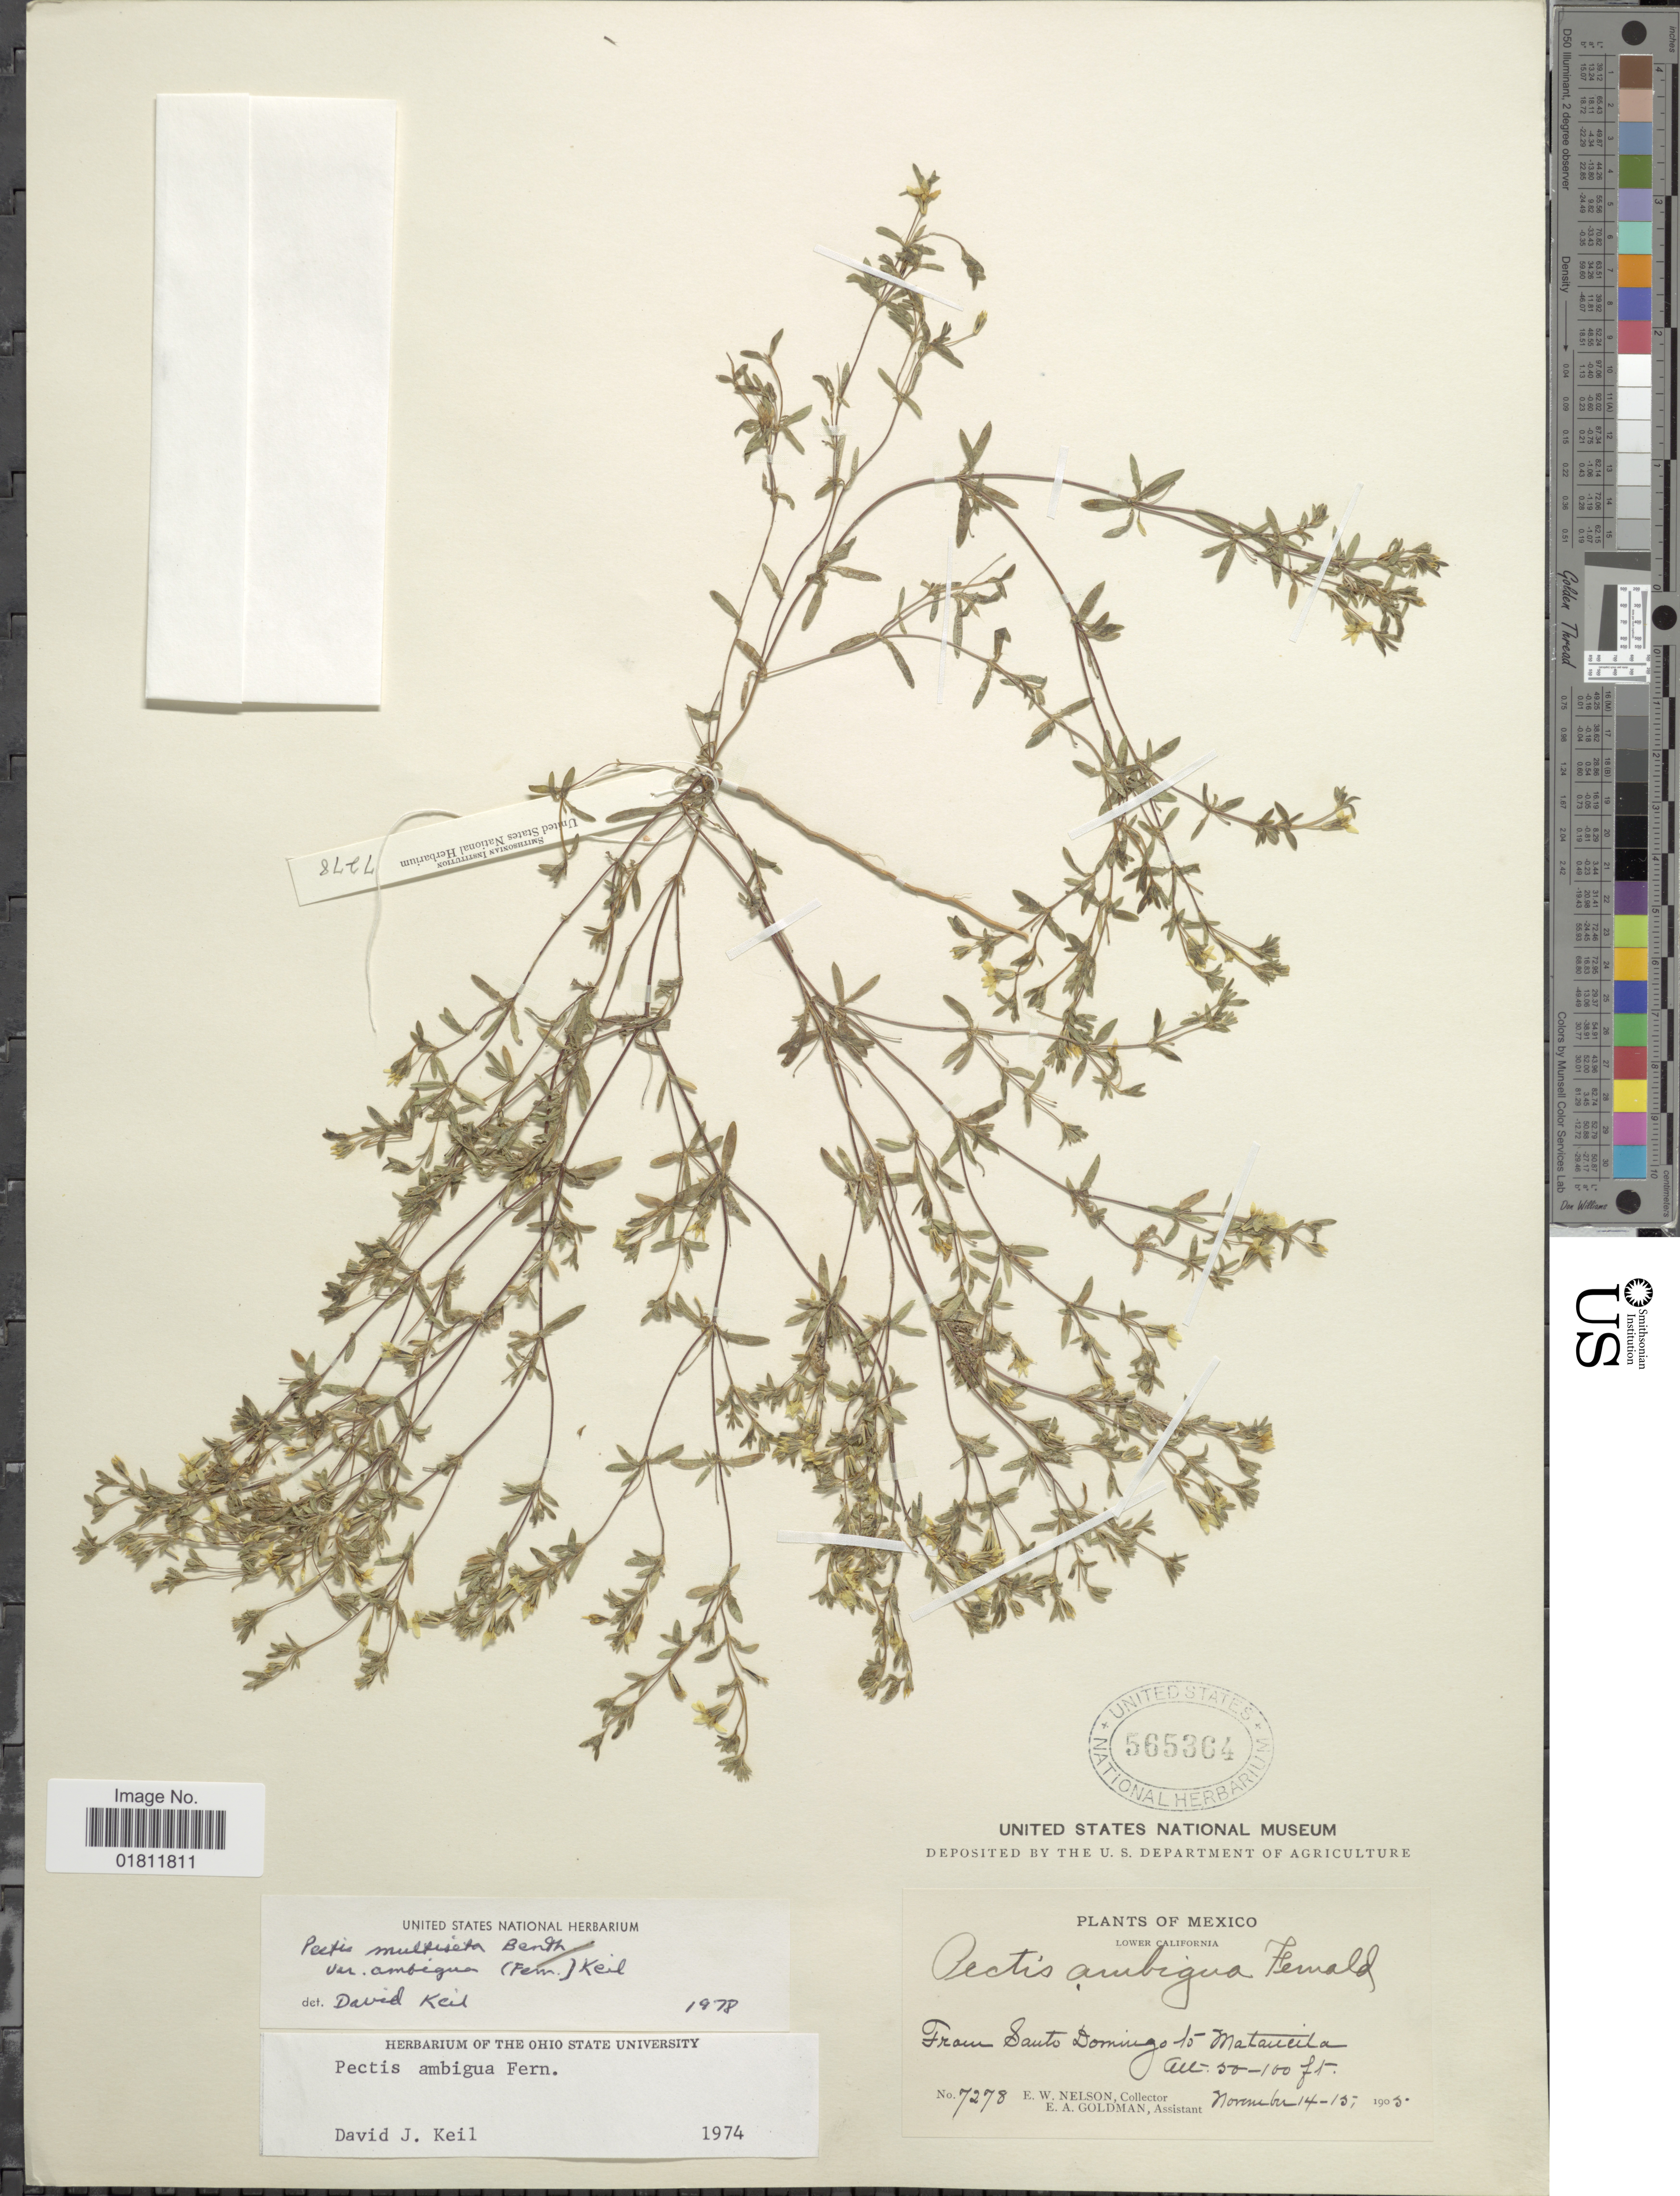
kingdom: Plantae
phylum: Tracheophyta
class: Magnoliopsida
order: Asterales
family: Asteraceae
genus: Pectis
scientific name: Pectis multiceps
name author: Urb.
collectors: E. W. Nelson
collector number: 7278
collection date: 1905-11-15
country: Mexico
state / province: Baja California Sur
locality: Mexico, Lower California. From Santo Domingo to Mataucila.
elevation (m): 15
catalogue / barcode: US 565364